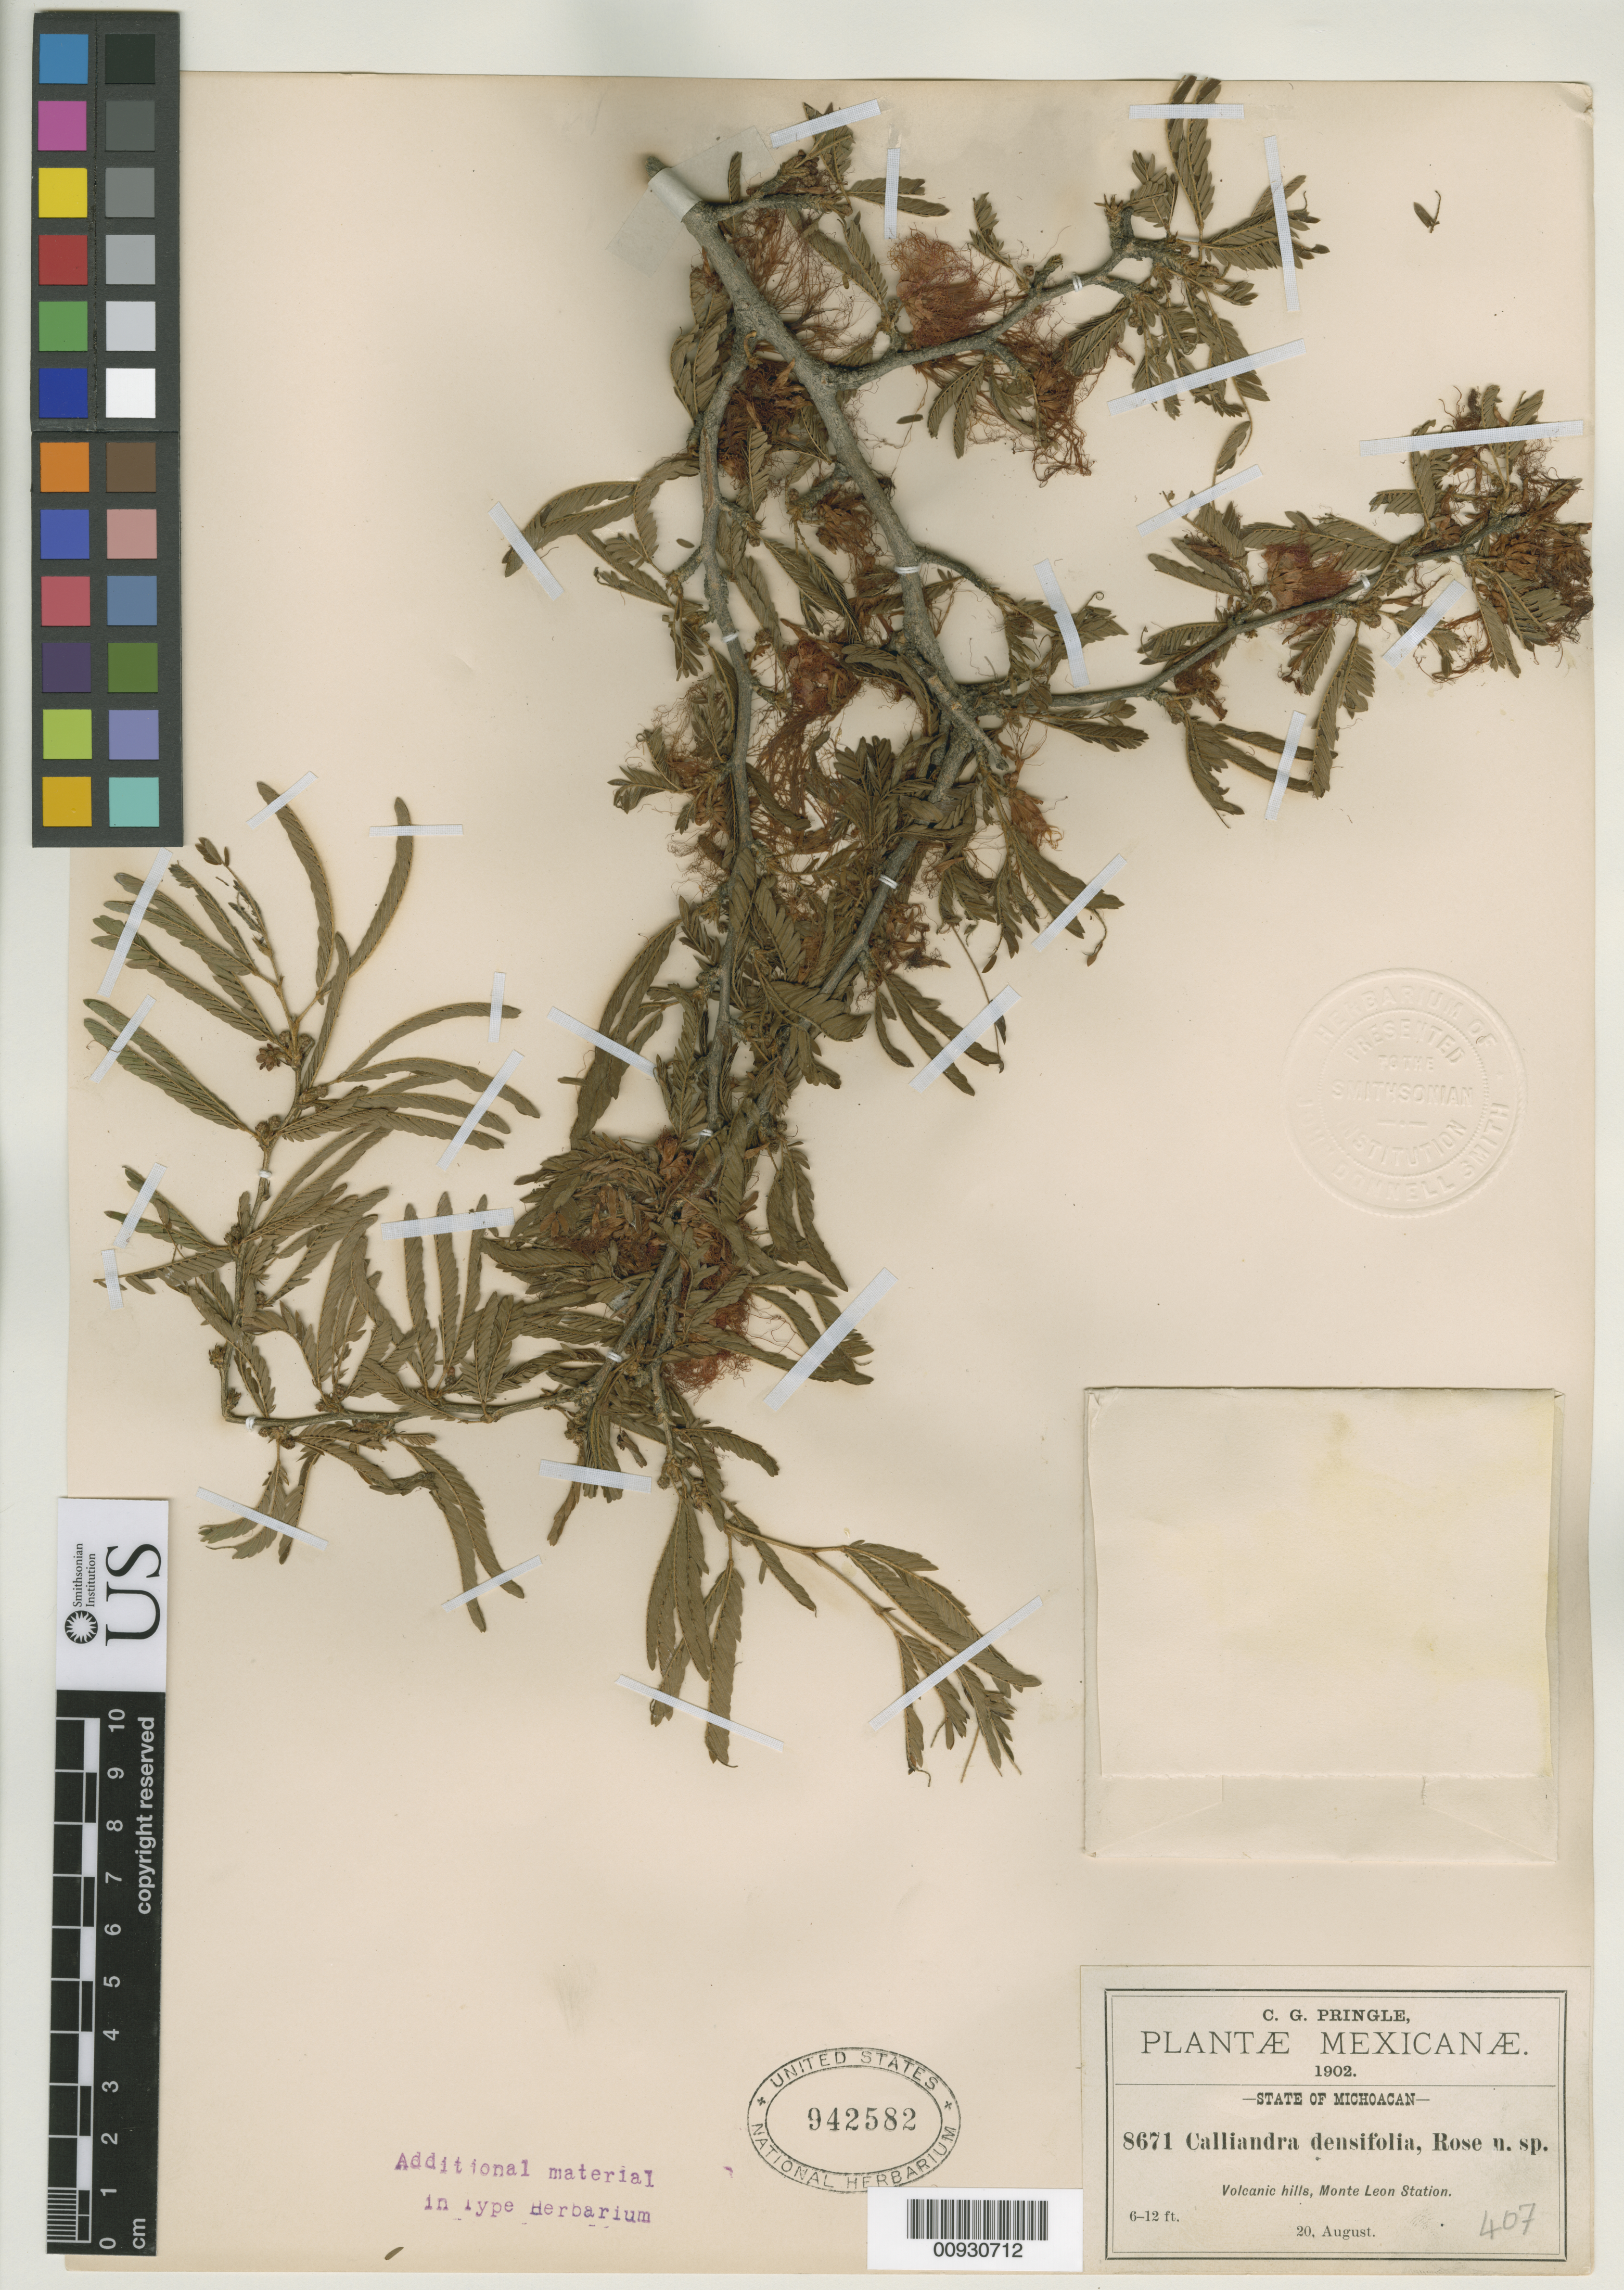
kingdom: Plantae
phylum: Tracheophyta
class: Magnoliopsida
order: Fabales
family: Fabaceae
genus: Calliandra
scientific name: Calliandra densifolia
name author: Rose ex Harms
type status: Isotype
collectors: C. G. Pringle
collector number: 8671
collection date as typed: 20 Aug 1902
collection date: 1902-08-20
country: Mexico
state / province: Michoacán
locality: Monte León Station.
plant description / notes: Specimen ex John Donnell Smith herbarium.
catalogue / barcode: US 942582